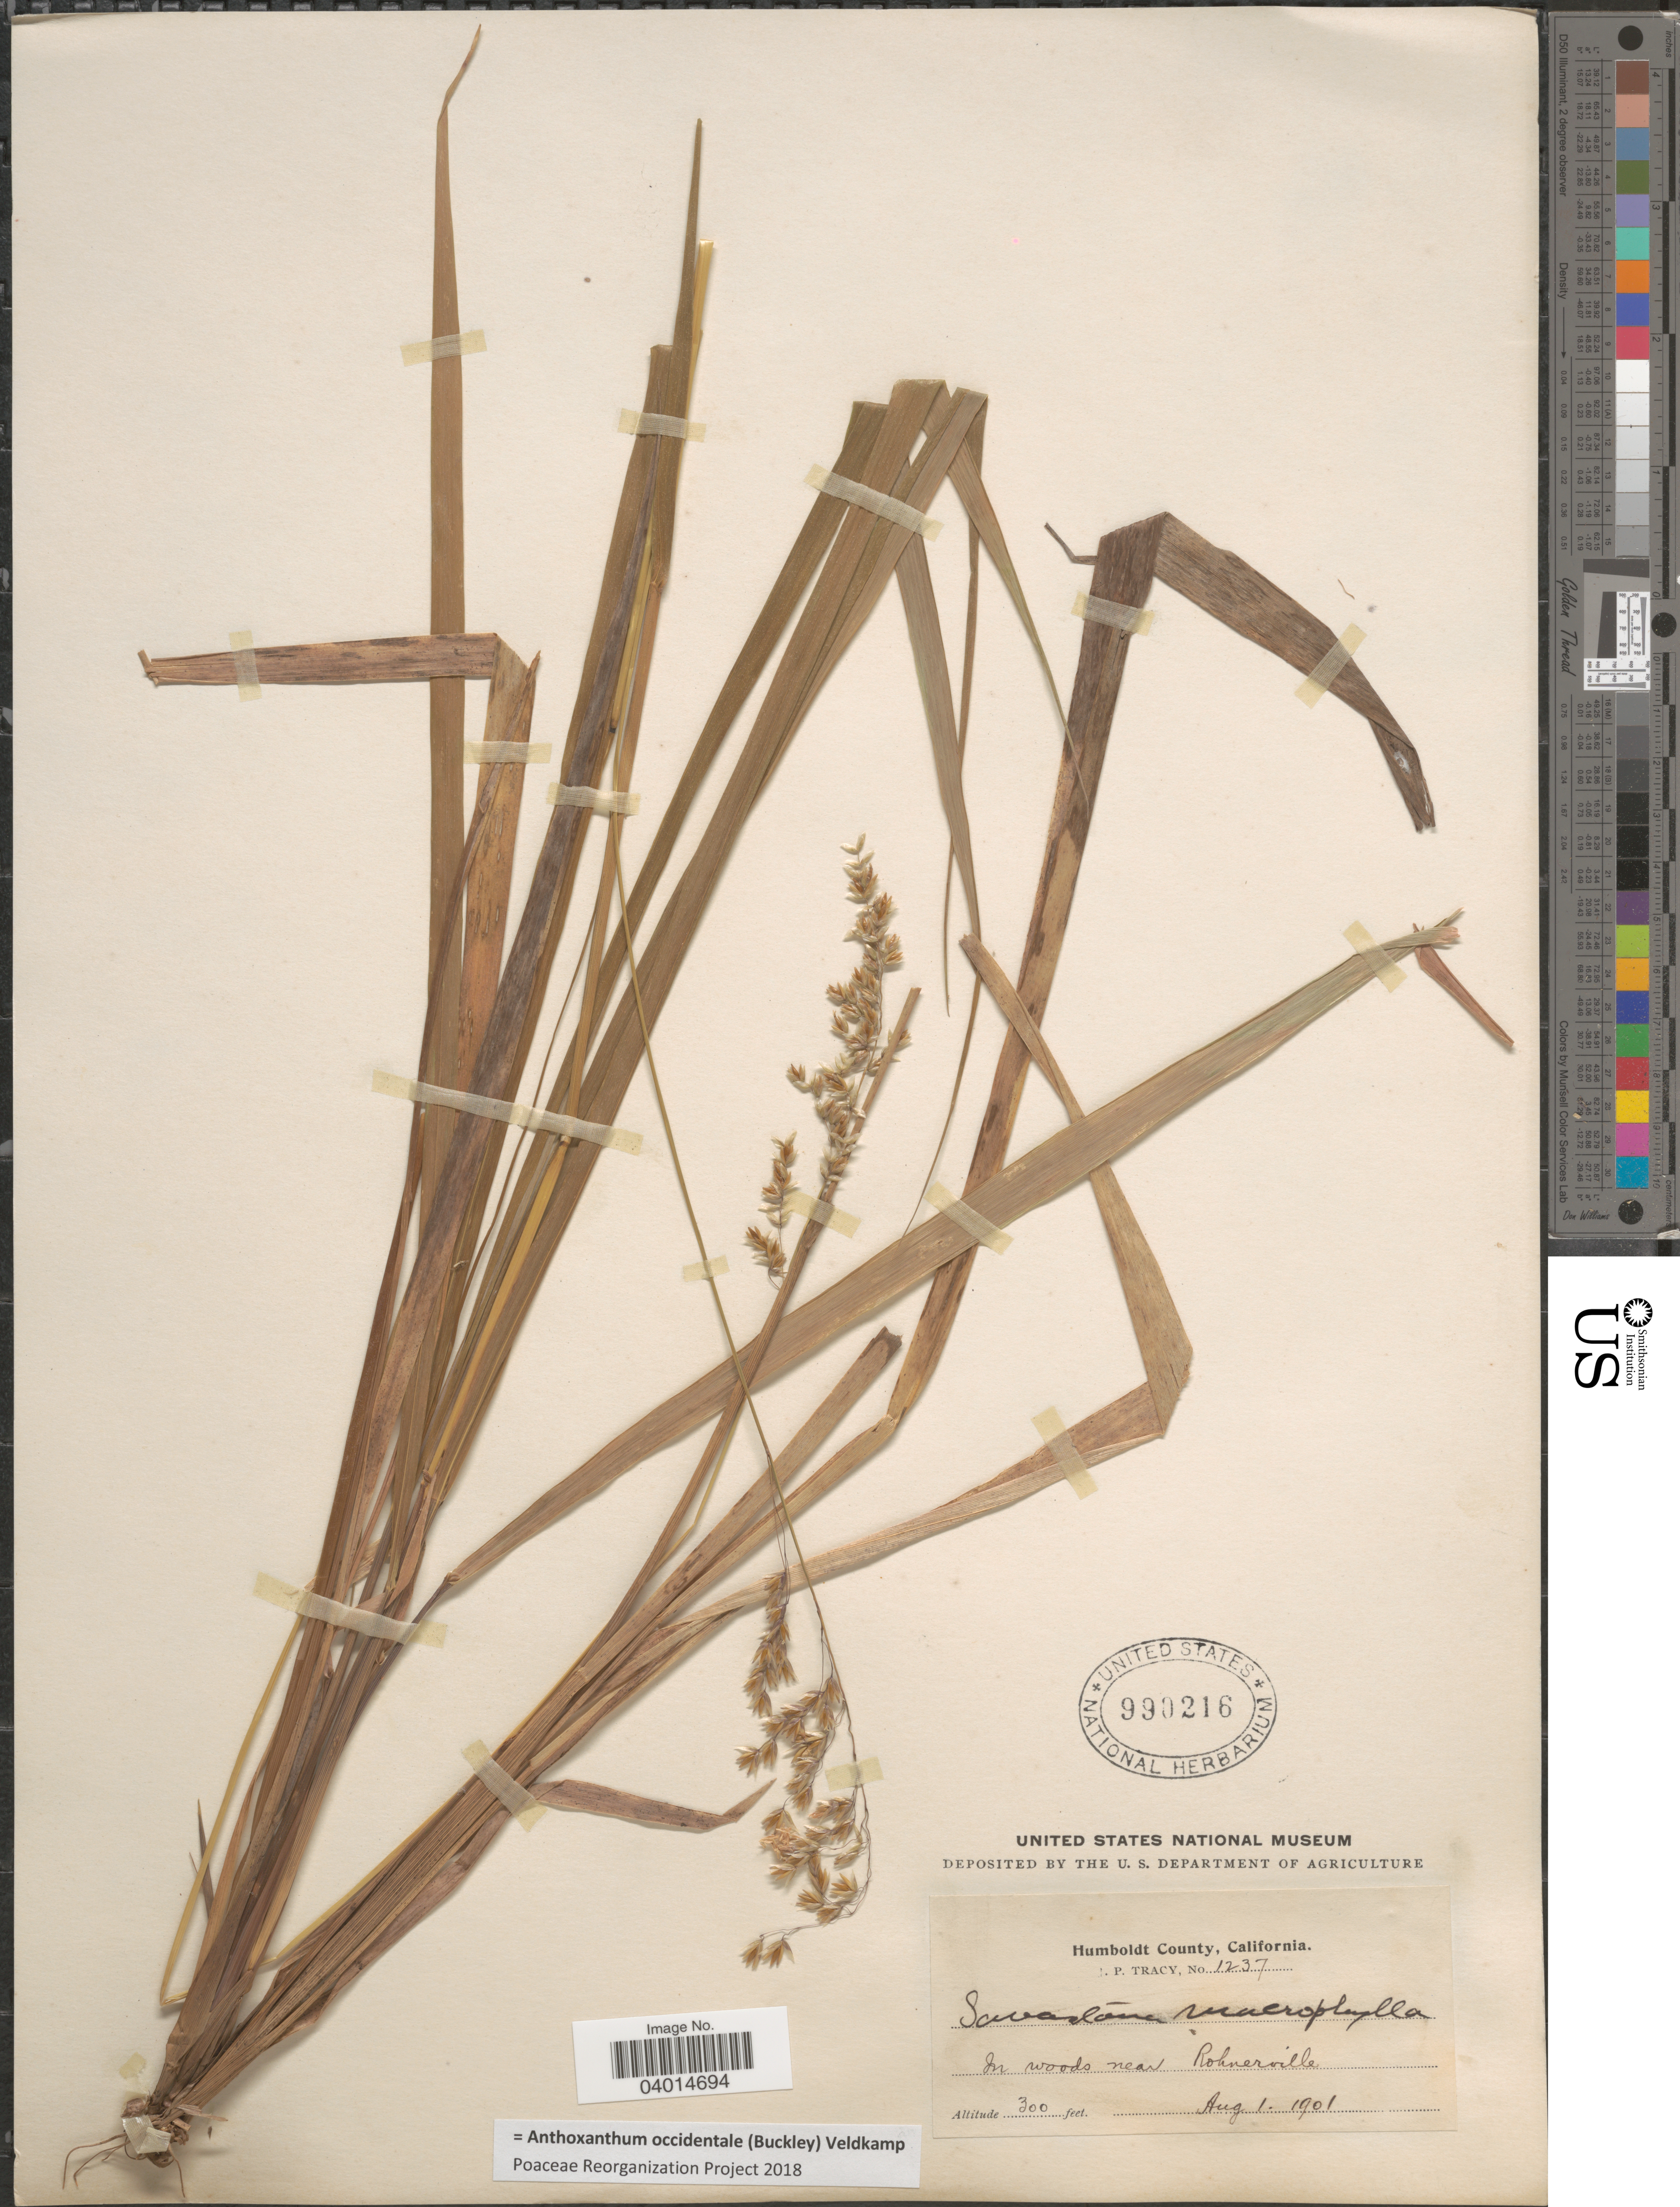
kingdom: Plantae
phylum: Tracheophyta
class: Liliopsida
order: Poales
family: Poaceae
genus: Anthoxanthum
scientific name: Anthoxanthum occidentale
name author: (Buckley) Veldkamp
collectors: J. Tracy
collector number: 1237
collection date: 1901-08-01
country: United States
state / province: California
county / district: Humboldt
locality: Humboldt County. In woods near Rohnerville.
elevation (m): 91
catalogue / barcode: US 990216